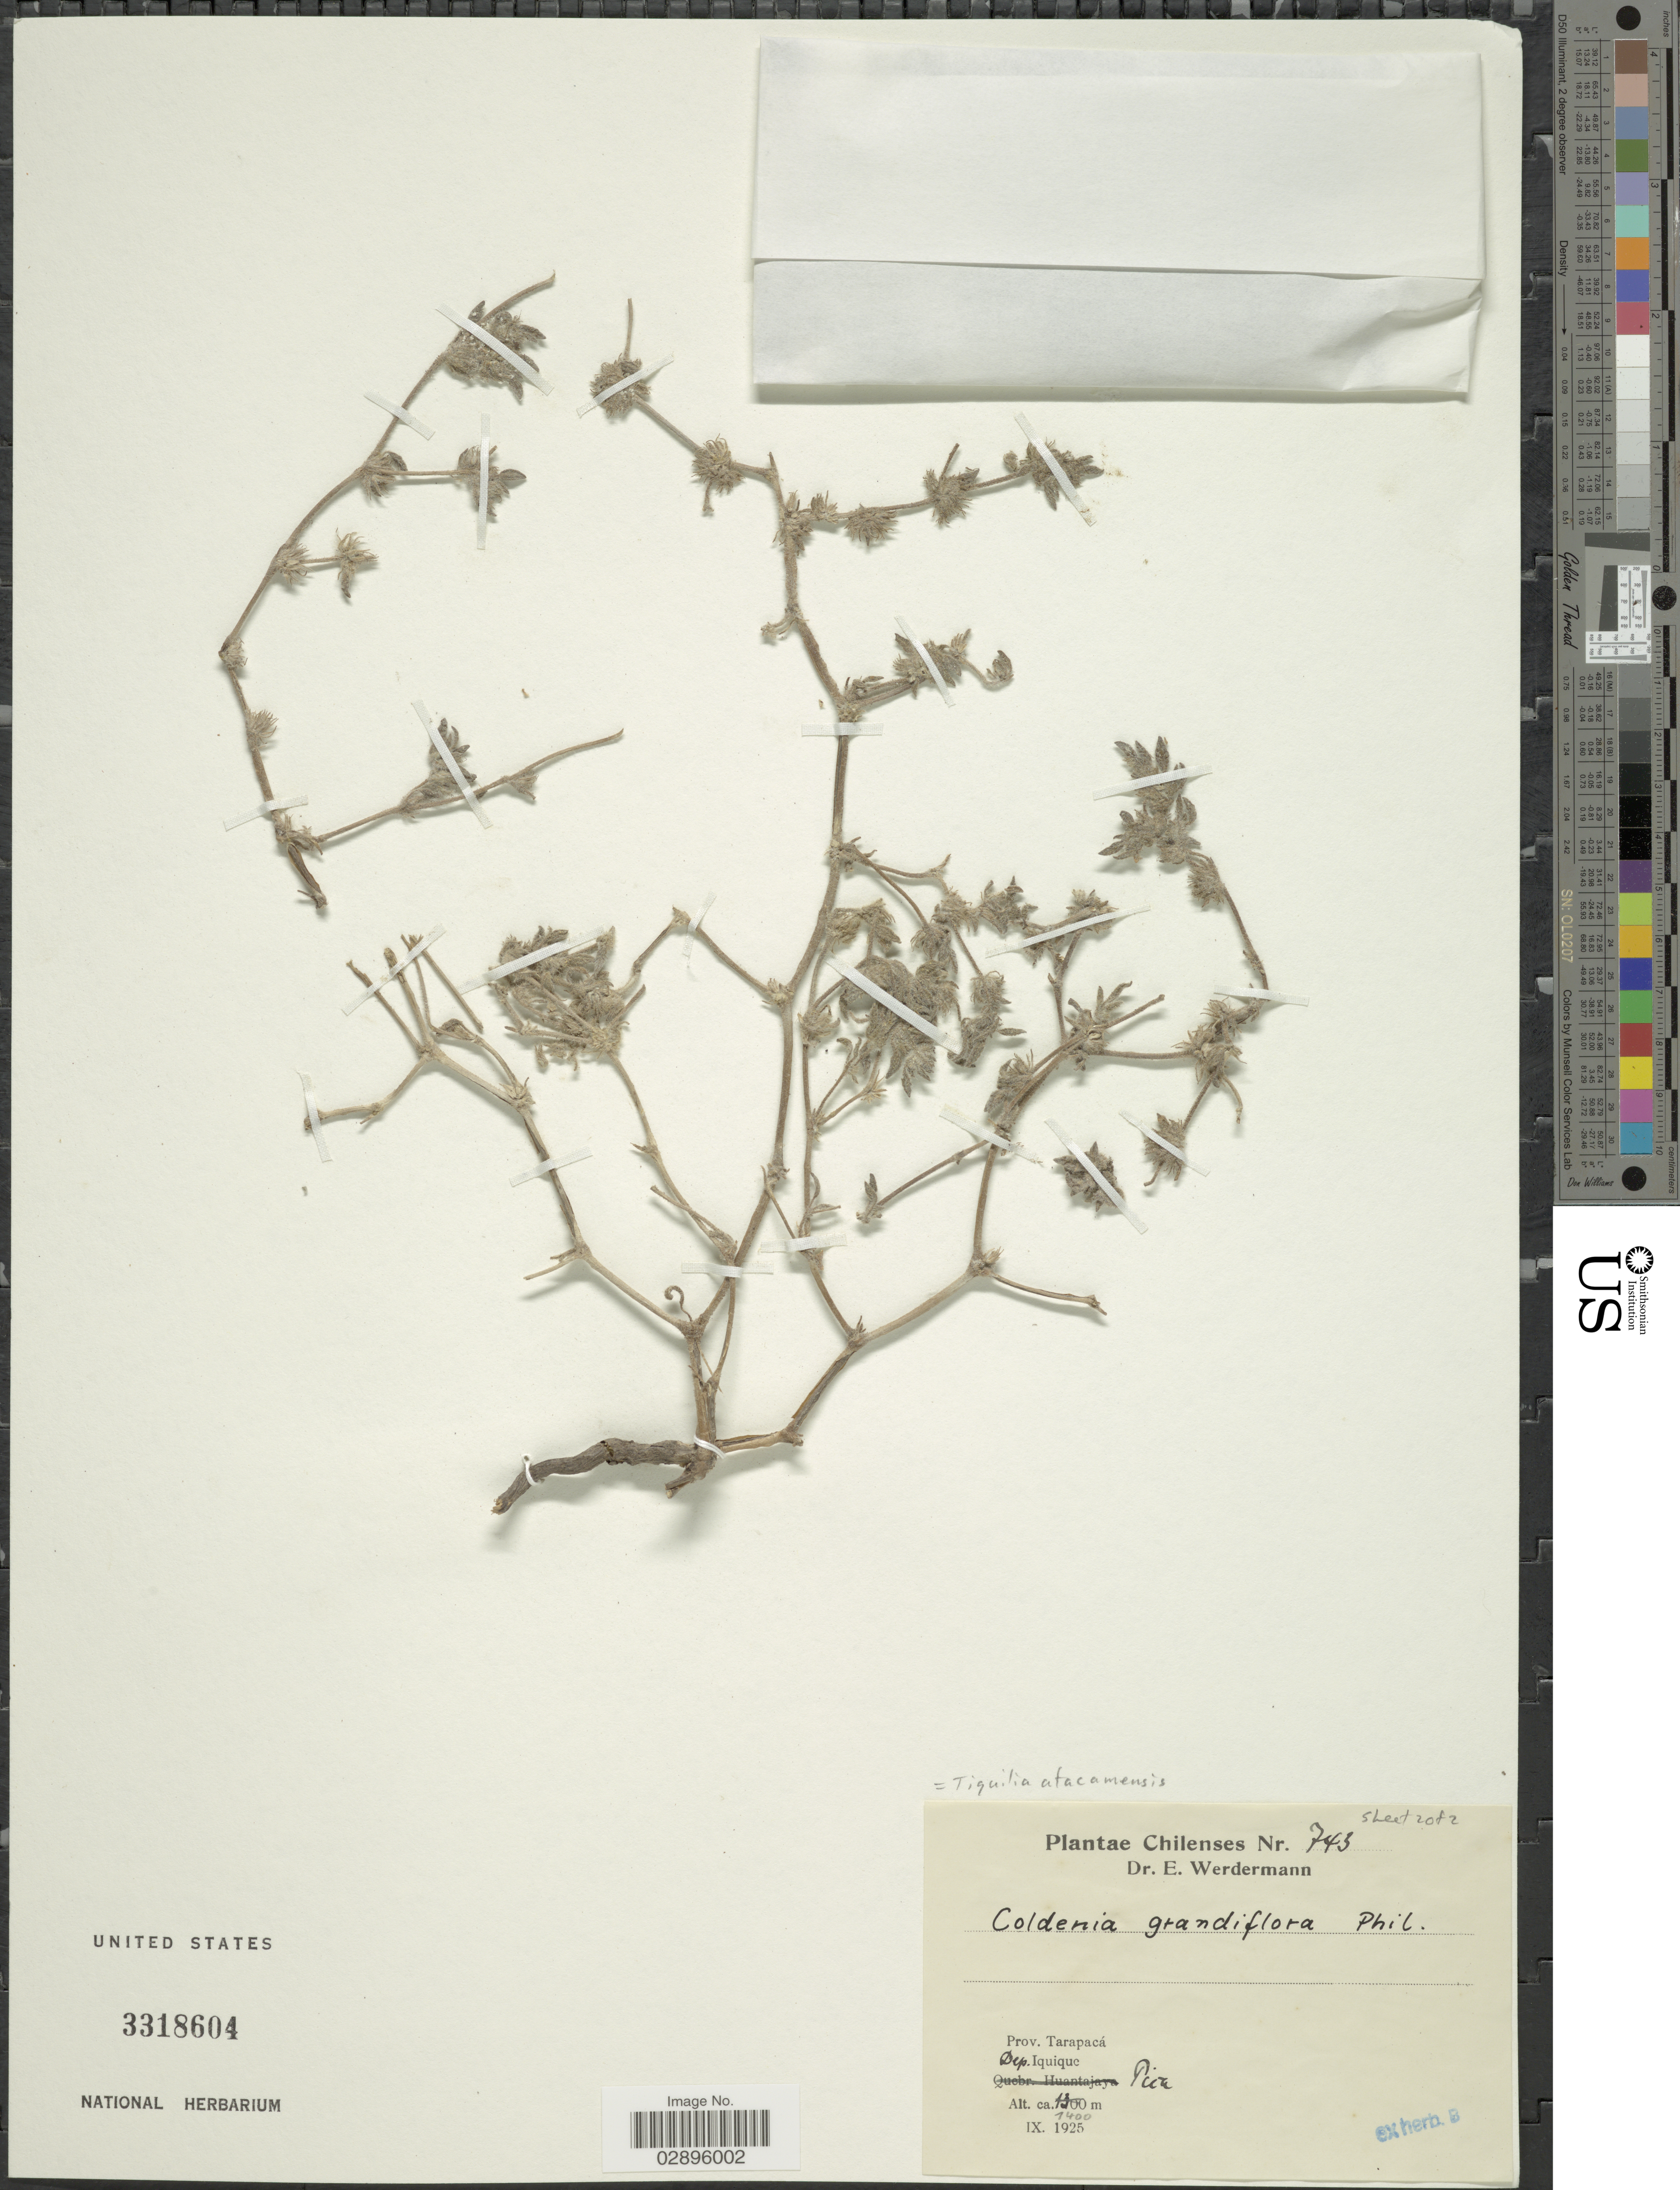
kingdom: Plantae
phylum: Tracheophyta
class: Magnoliopsida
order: Boraginales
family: Ehretiaceae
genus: Tiquilia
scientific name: Tiquilia atacamensis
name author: (Phil.) A.T. Richardson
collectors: E. Werdermann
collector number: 743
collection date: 1925-09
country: Chile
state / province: Tarapacá (I)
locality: Dep. Iquique. Pica.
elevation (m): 1400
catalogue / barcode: US 3318604